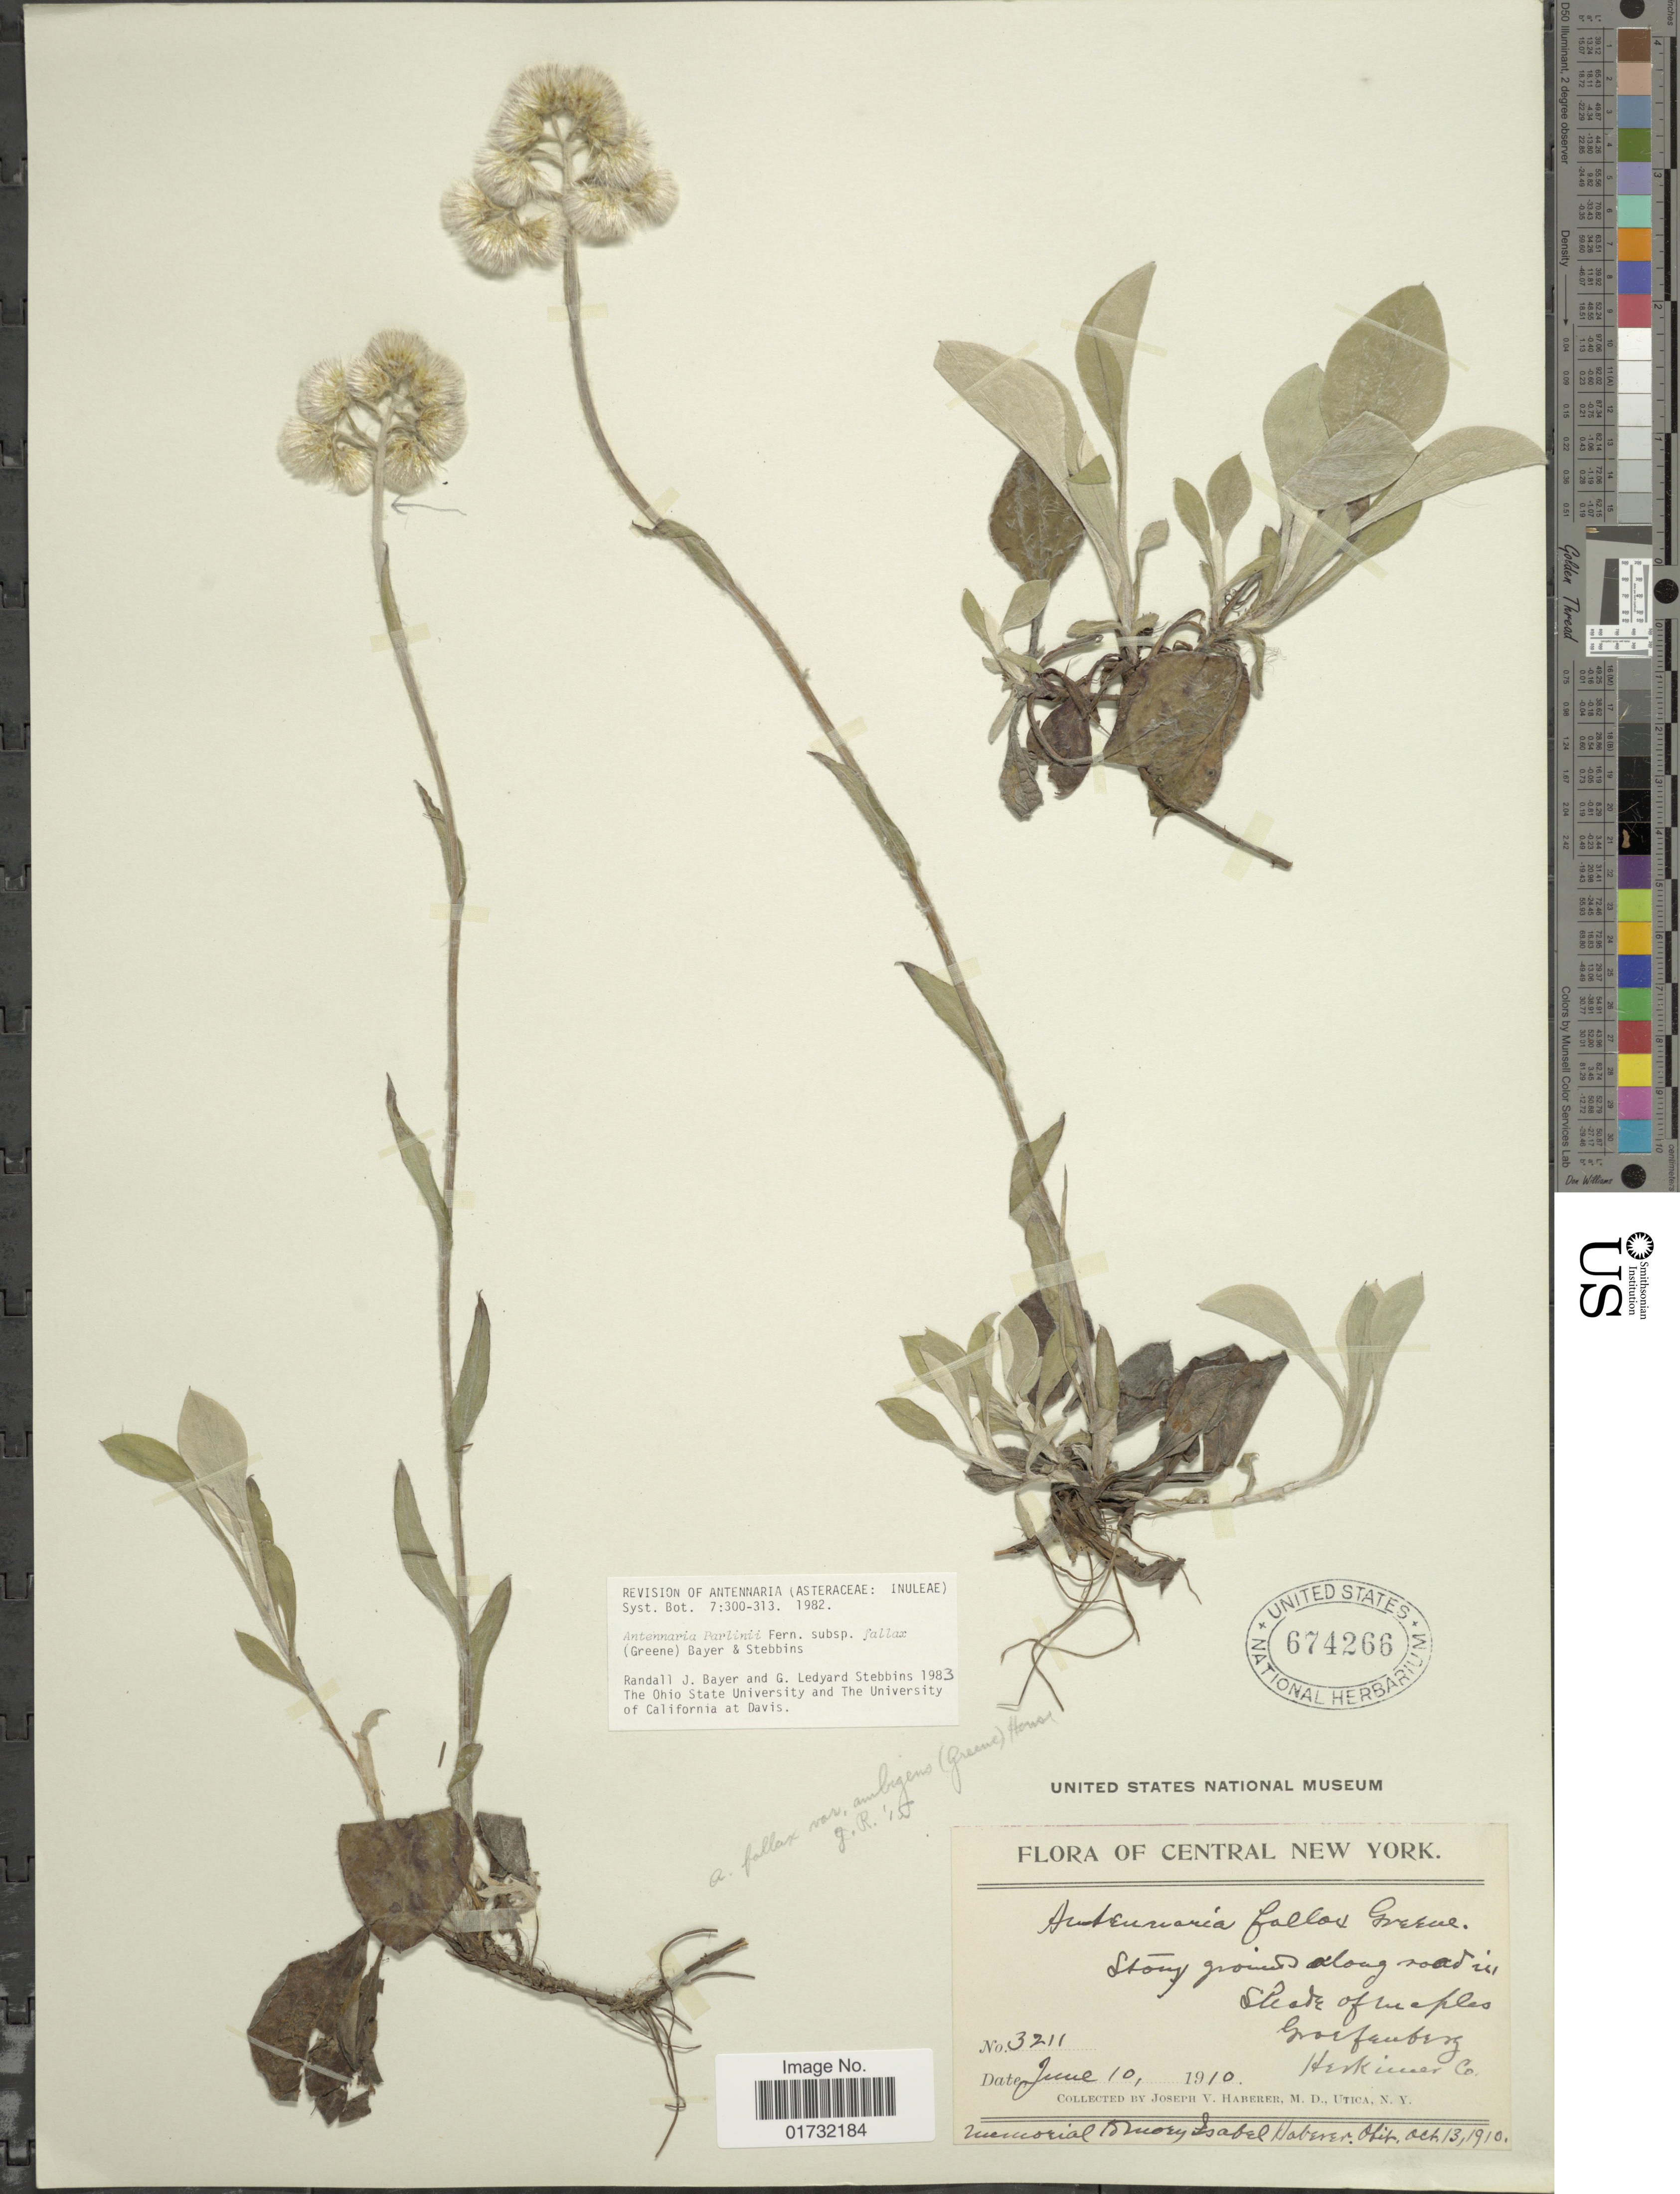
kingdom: Plantae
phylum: Tracheophyta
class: Magnoliopsida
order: Asterales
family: Asteraceae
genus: Antennaria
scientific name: Antennaria parlinii subsp. fallax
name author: (Greene) R.J. Bayer & Stebbins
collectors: J. V. Haberer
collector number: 3211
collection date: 1910-06-10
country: United States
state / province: New York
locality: Central New York. Graefenberg. Herkimer Co.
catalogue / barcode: US 674266